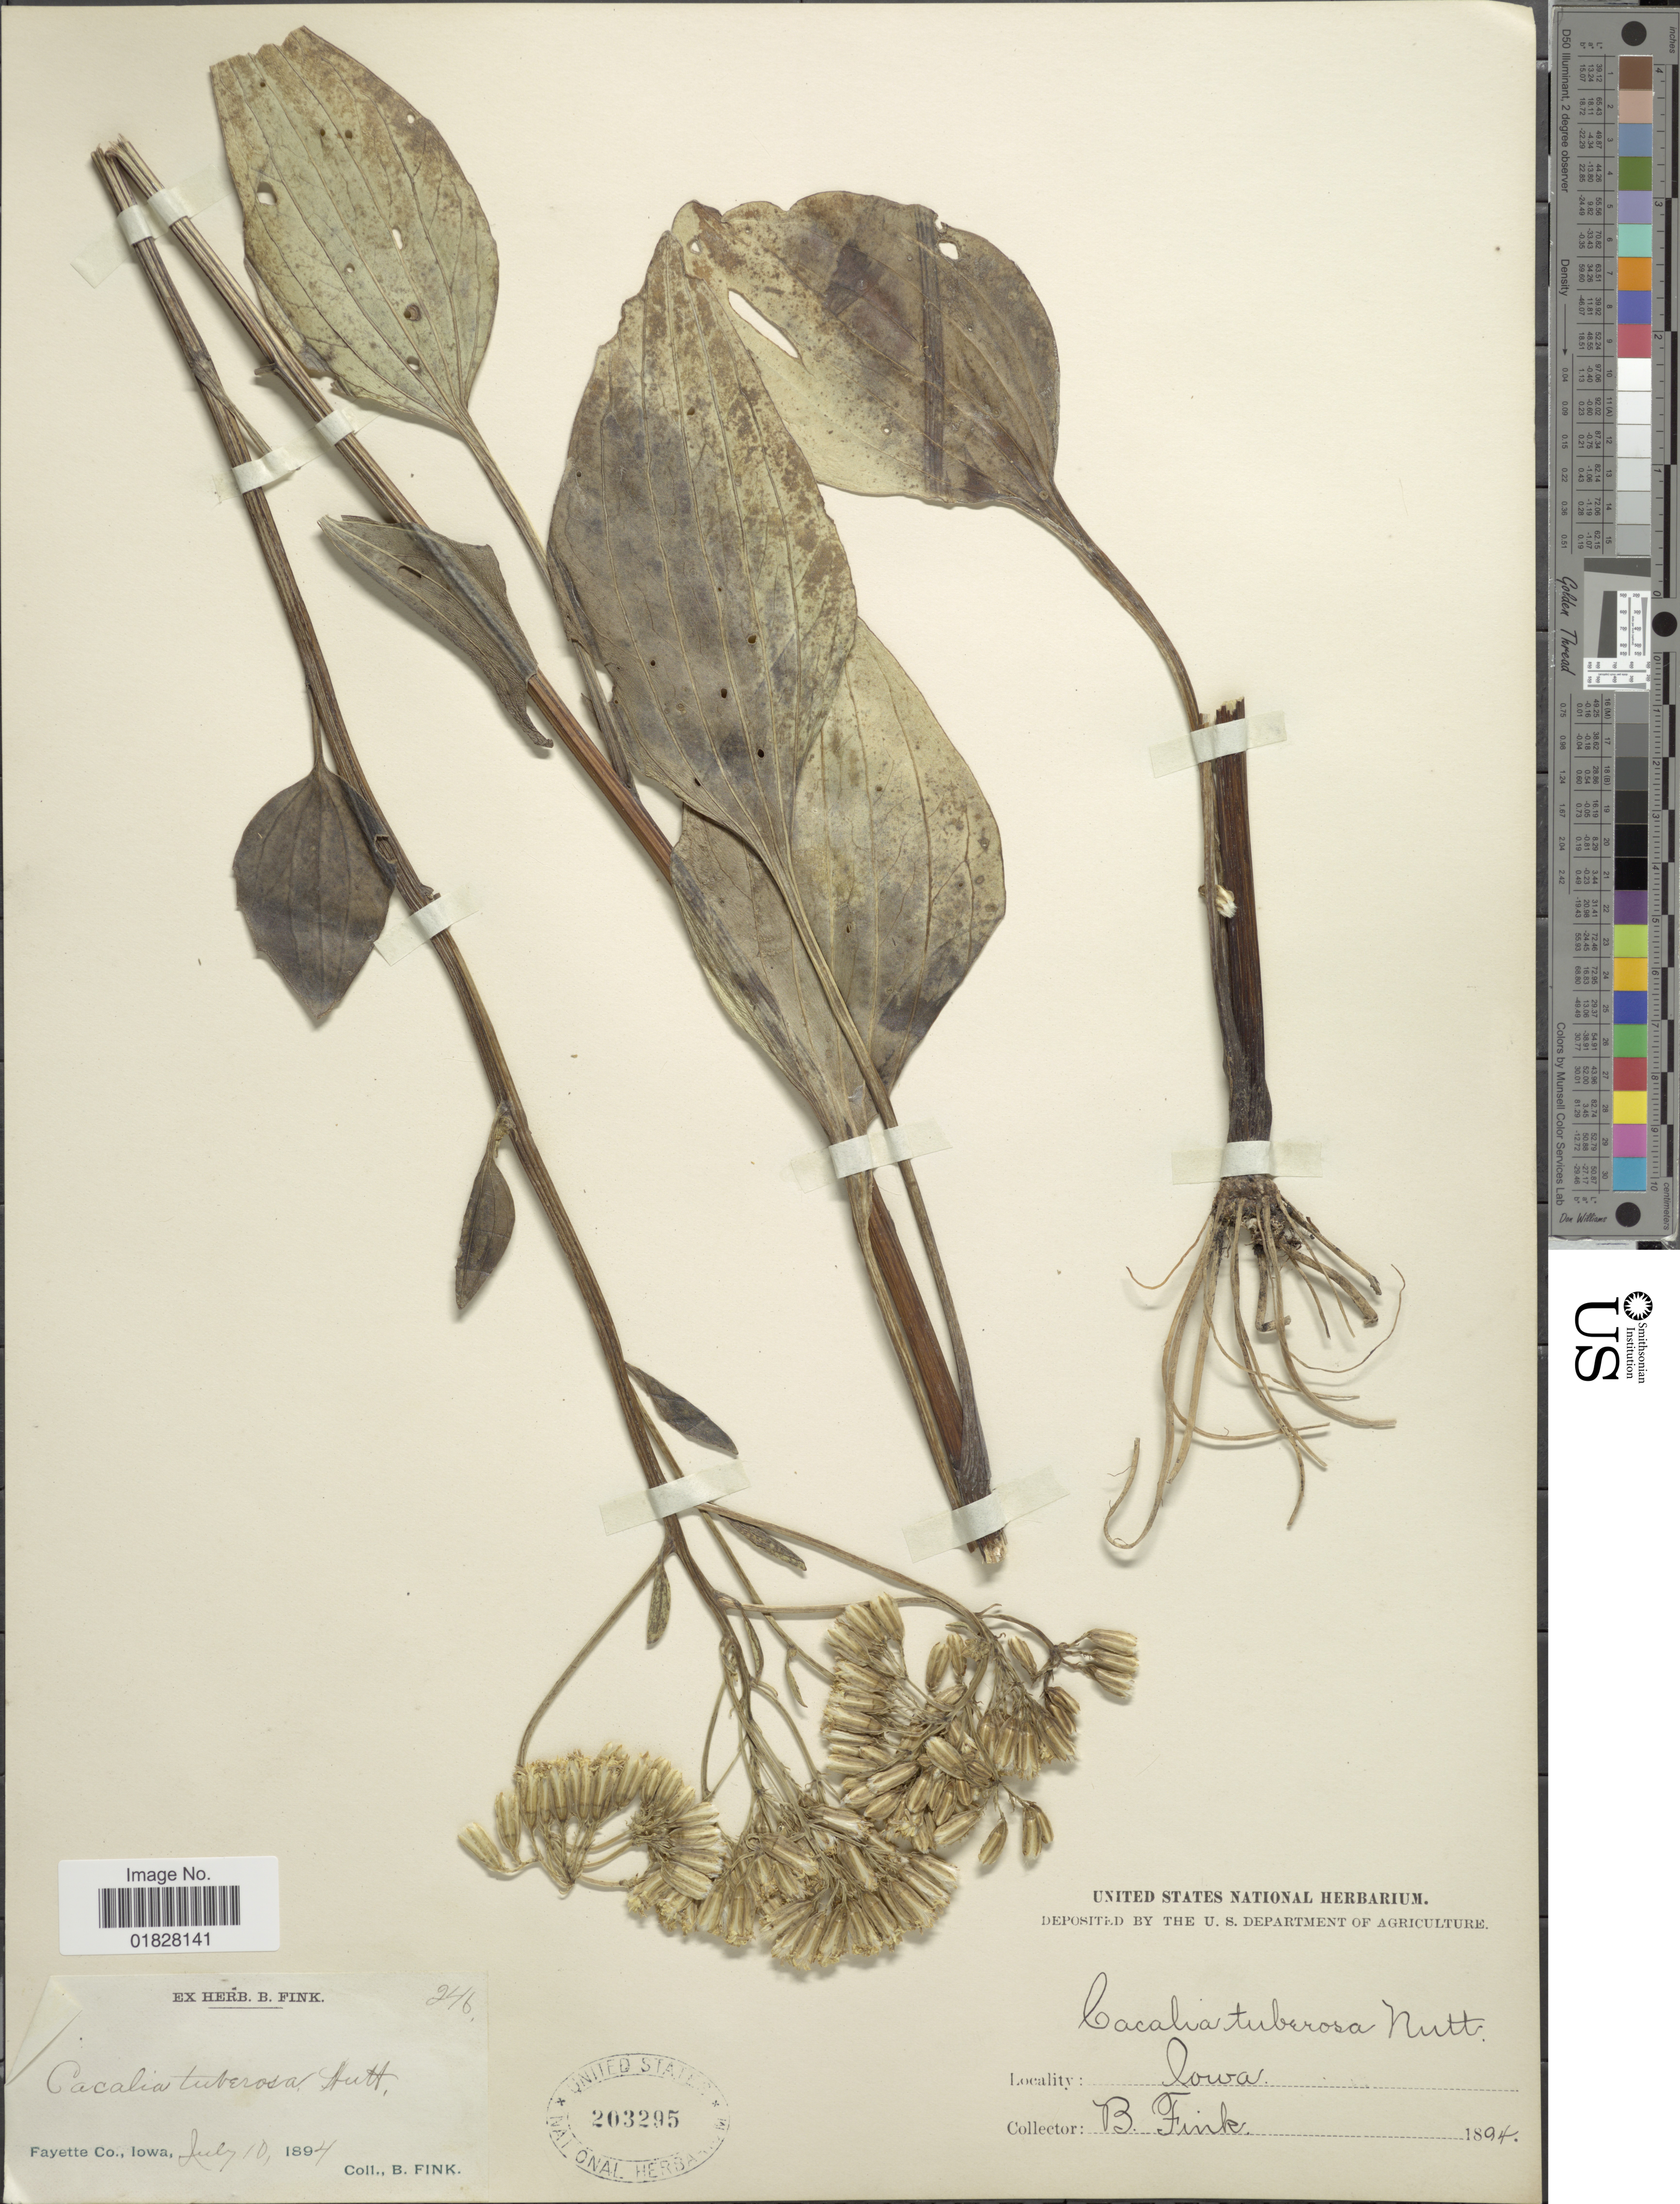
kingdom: Plantae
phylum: Tracheophyta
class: Magnoliopsida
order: Asterales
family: Asteraceae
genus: Arnoglossum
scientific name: Arnoglossum plantagineum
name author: Raf.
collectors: B. Fink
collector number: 246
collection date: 1894-07-10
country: United States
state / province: Iowa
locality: Fayette Co., Iowa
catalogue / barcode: US 203295